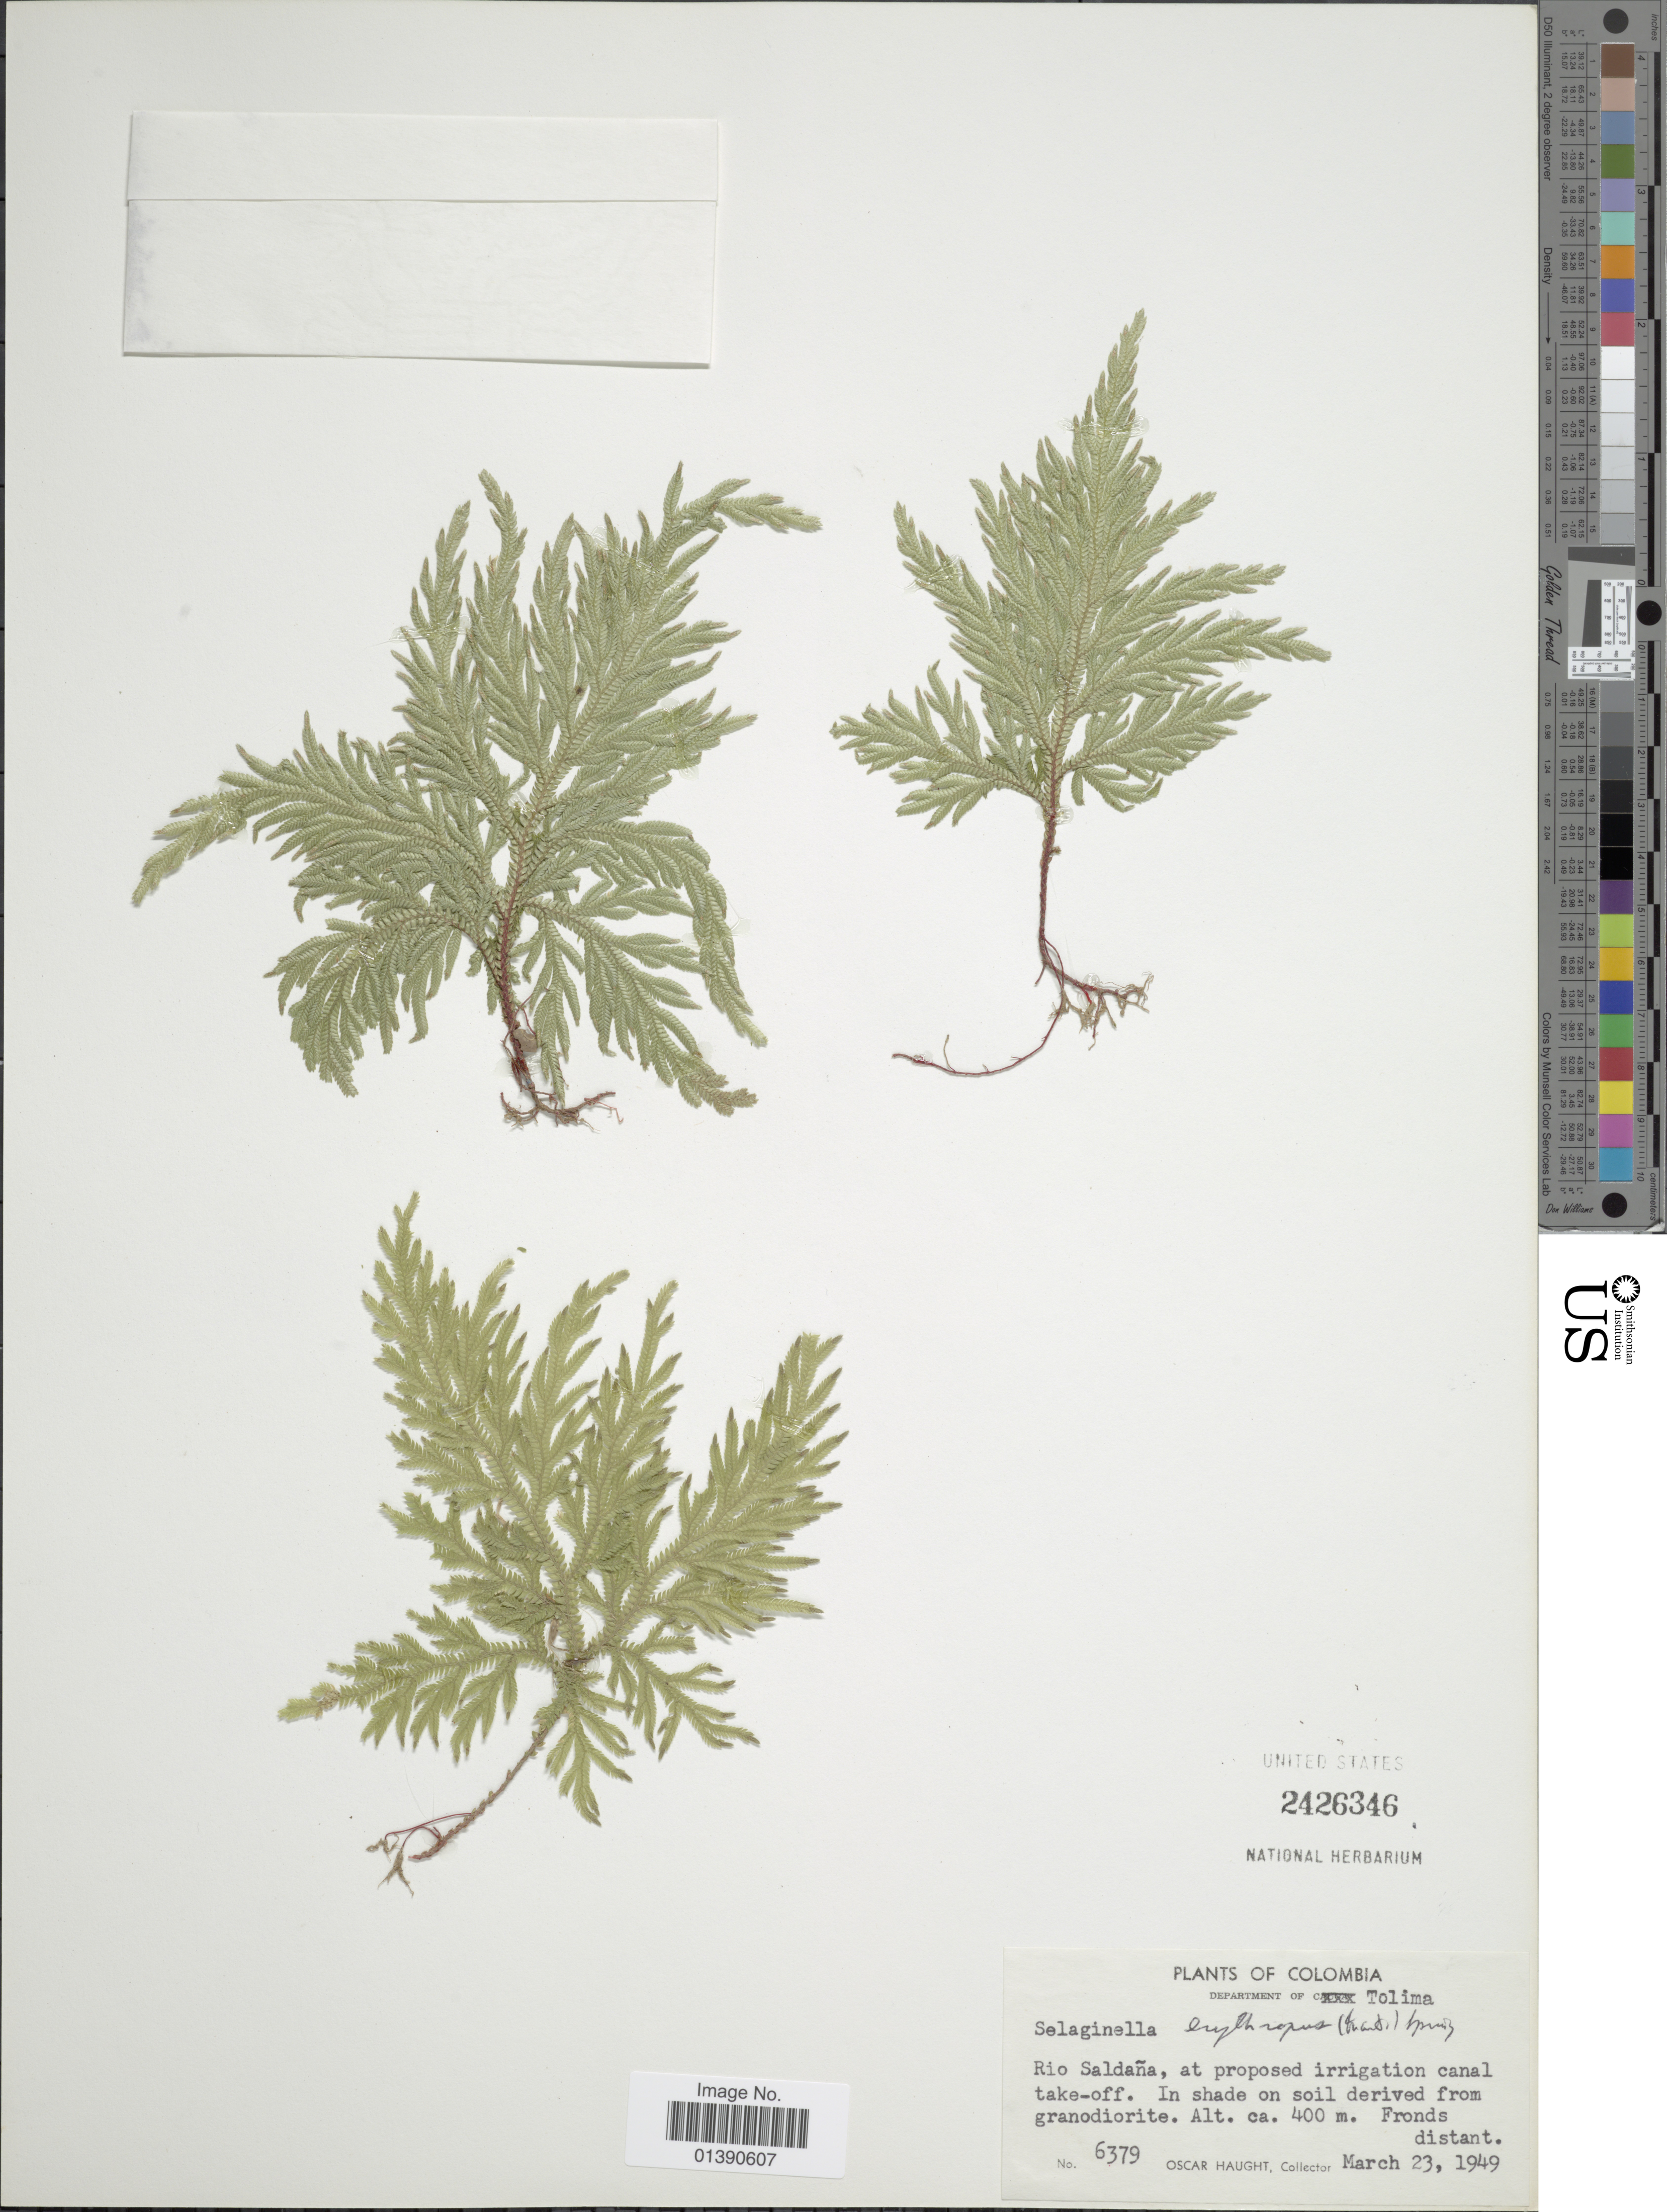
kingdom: Plantae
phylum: Tracheophyta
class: Lycopodiopsida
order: Selaginellales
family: Selaginellaceae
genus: Selaginella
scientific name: Selaginella erythropus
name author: (Mart.) Hieron.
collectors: O. L. Haught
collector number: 6379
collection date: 1949-03-23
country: Colombia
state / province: Tolima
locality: Rio Saldaña, at proposed irrigation canal take-off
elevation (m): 400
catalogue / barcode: US 2426346